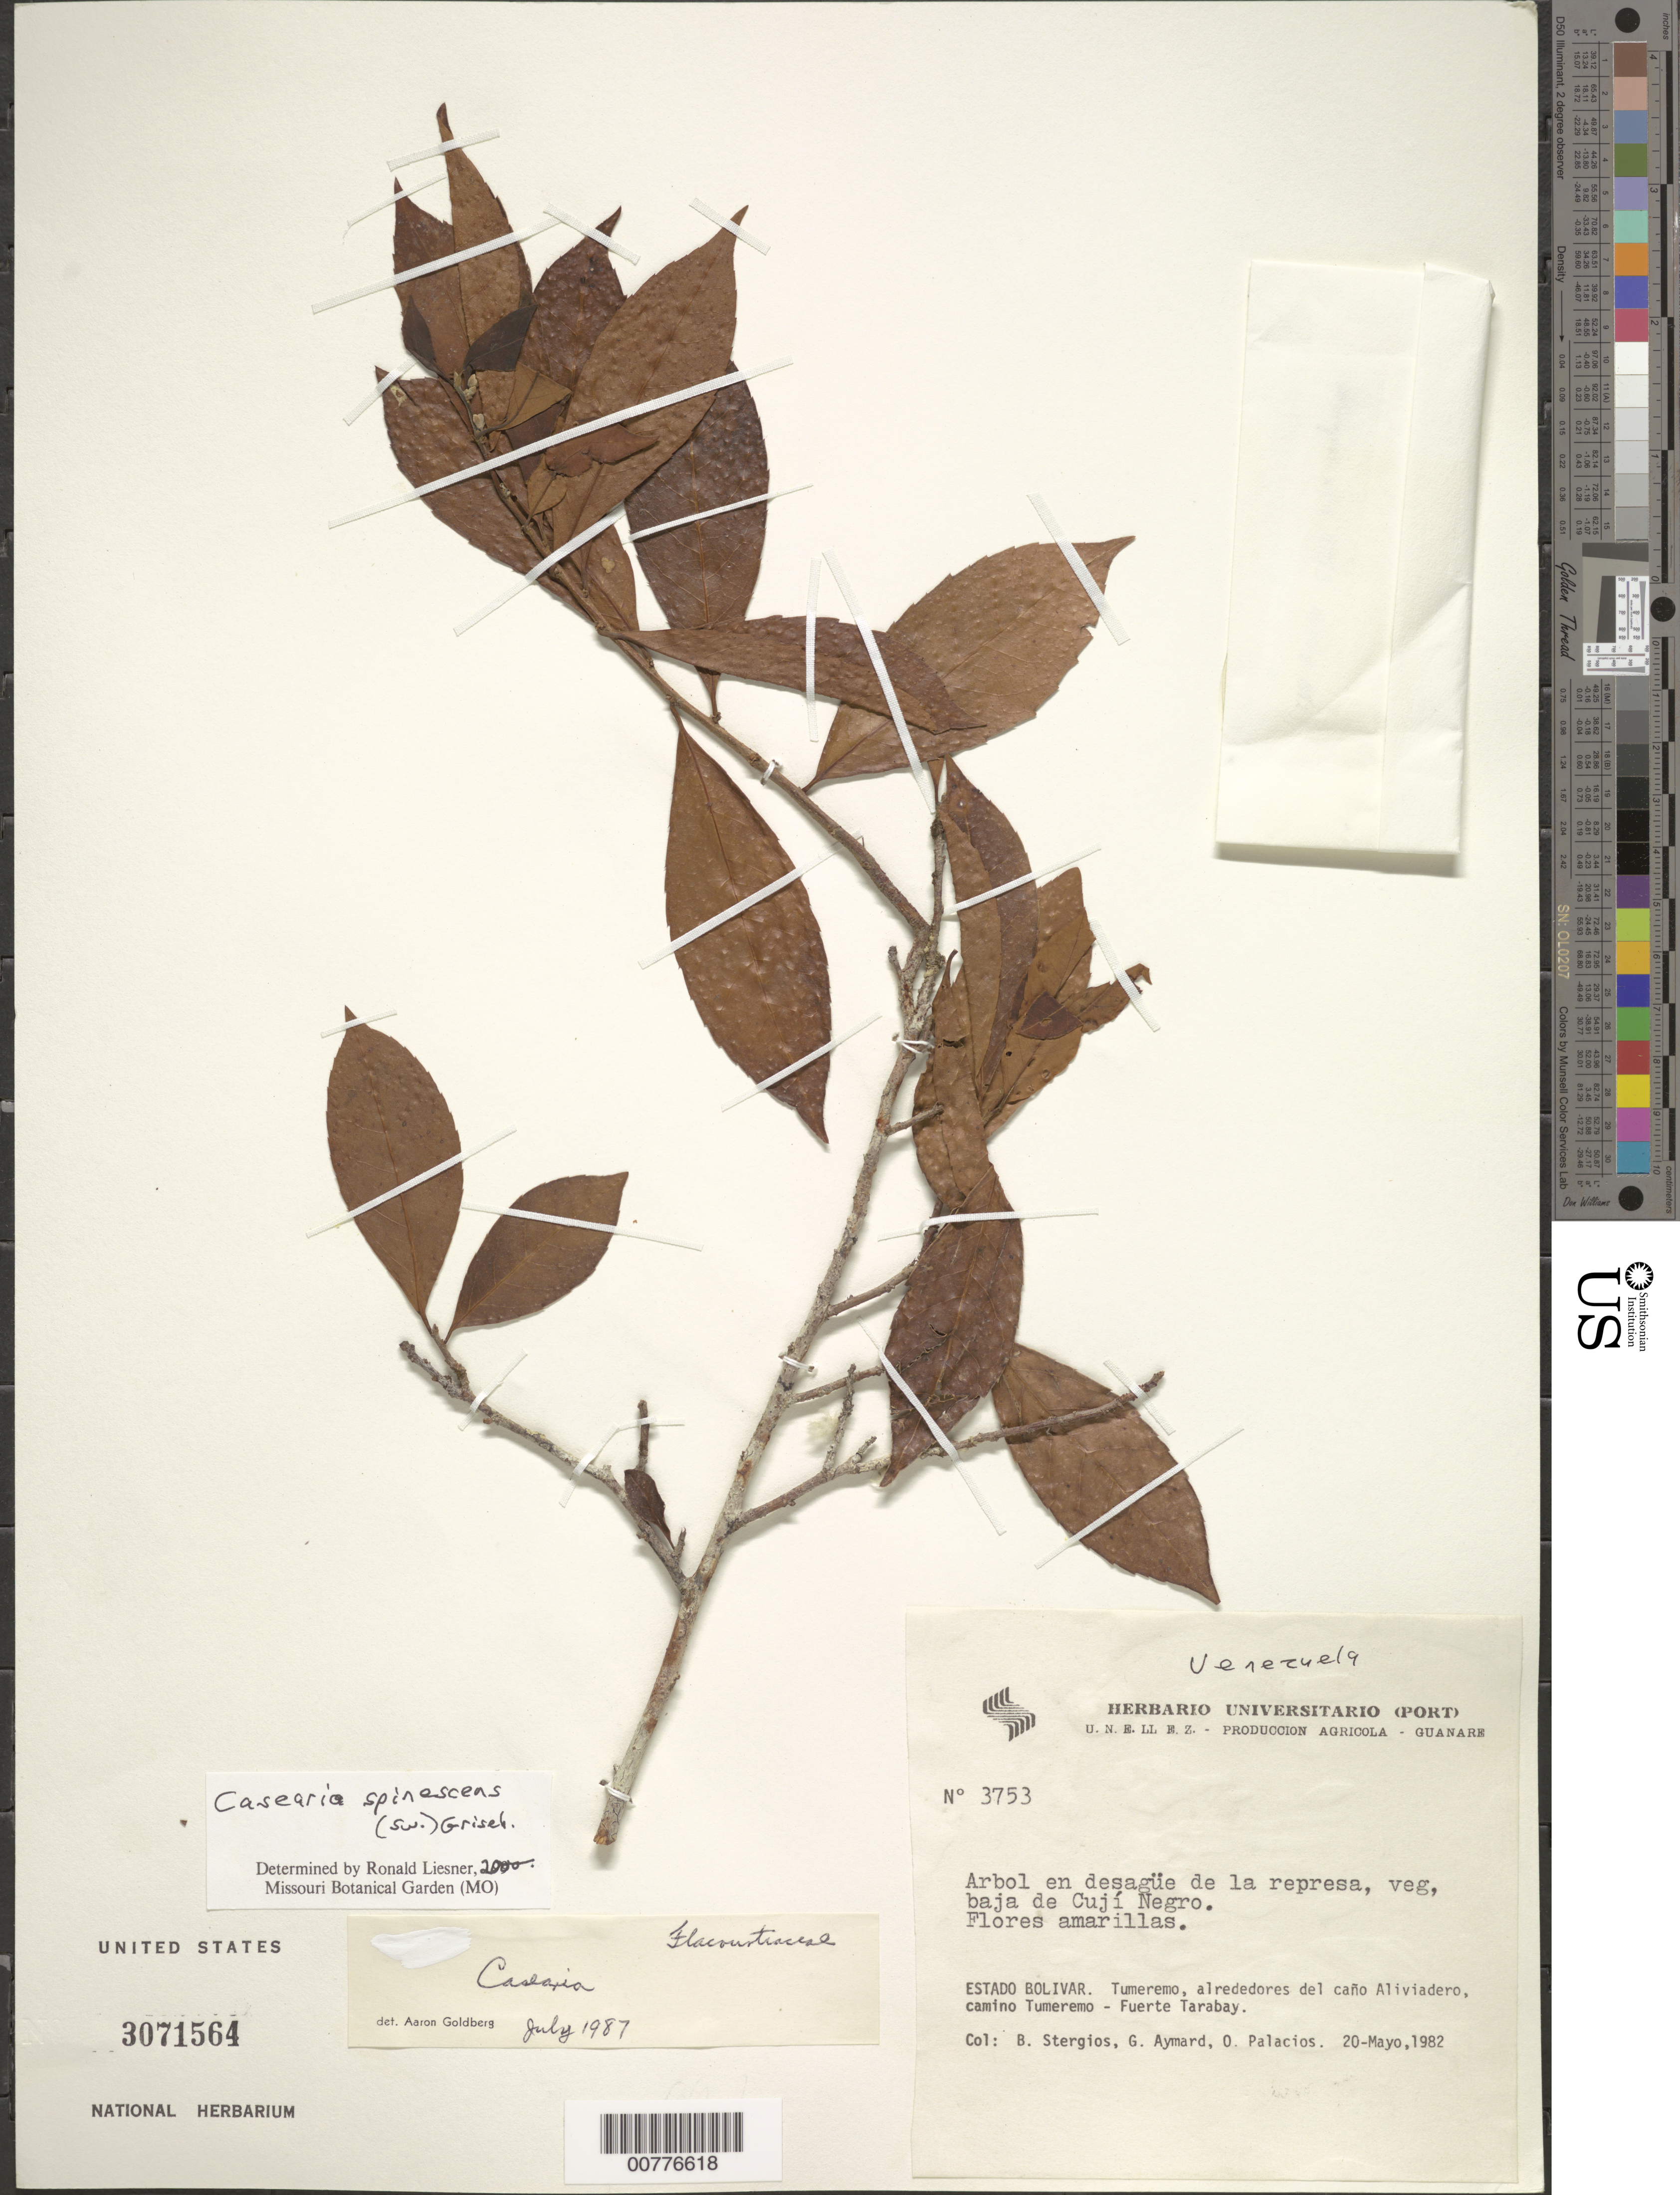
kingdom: Plantae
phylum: Tracheophyta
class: Magnoliopsida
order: Malpighiales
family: Salicaceae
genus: Casearia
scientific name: Casearia spinescens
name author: (Sw.) Griseb.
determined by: Liesner, R. L.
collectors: B. G. Stergios, G. A. Aymard & O. Palacios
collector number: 3753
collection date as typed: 20-May-82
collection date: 1982-05-20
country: Venezuela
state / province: Guárico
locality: Baja de Cují Negro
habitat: Desague de la represa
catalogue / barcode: US 3071564